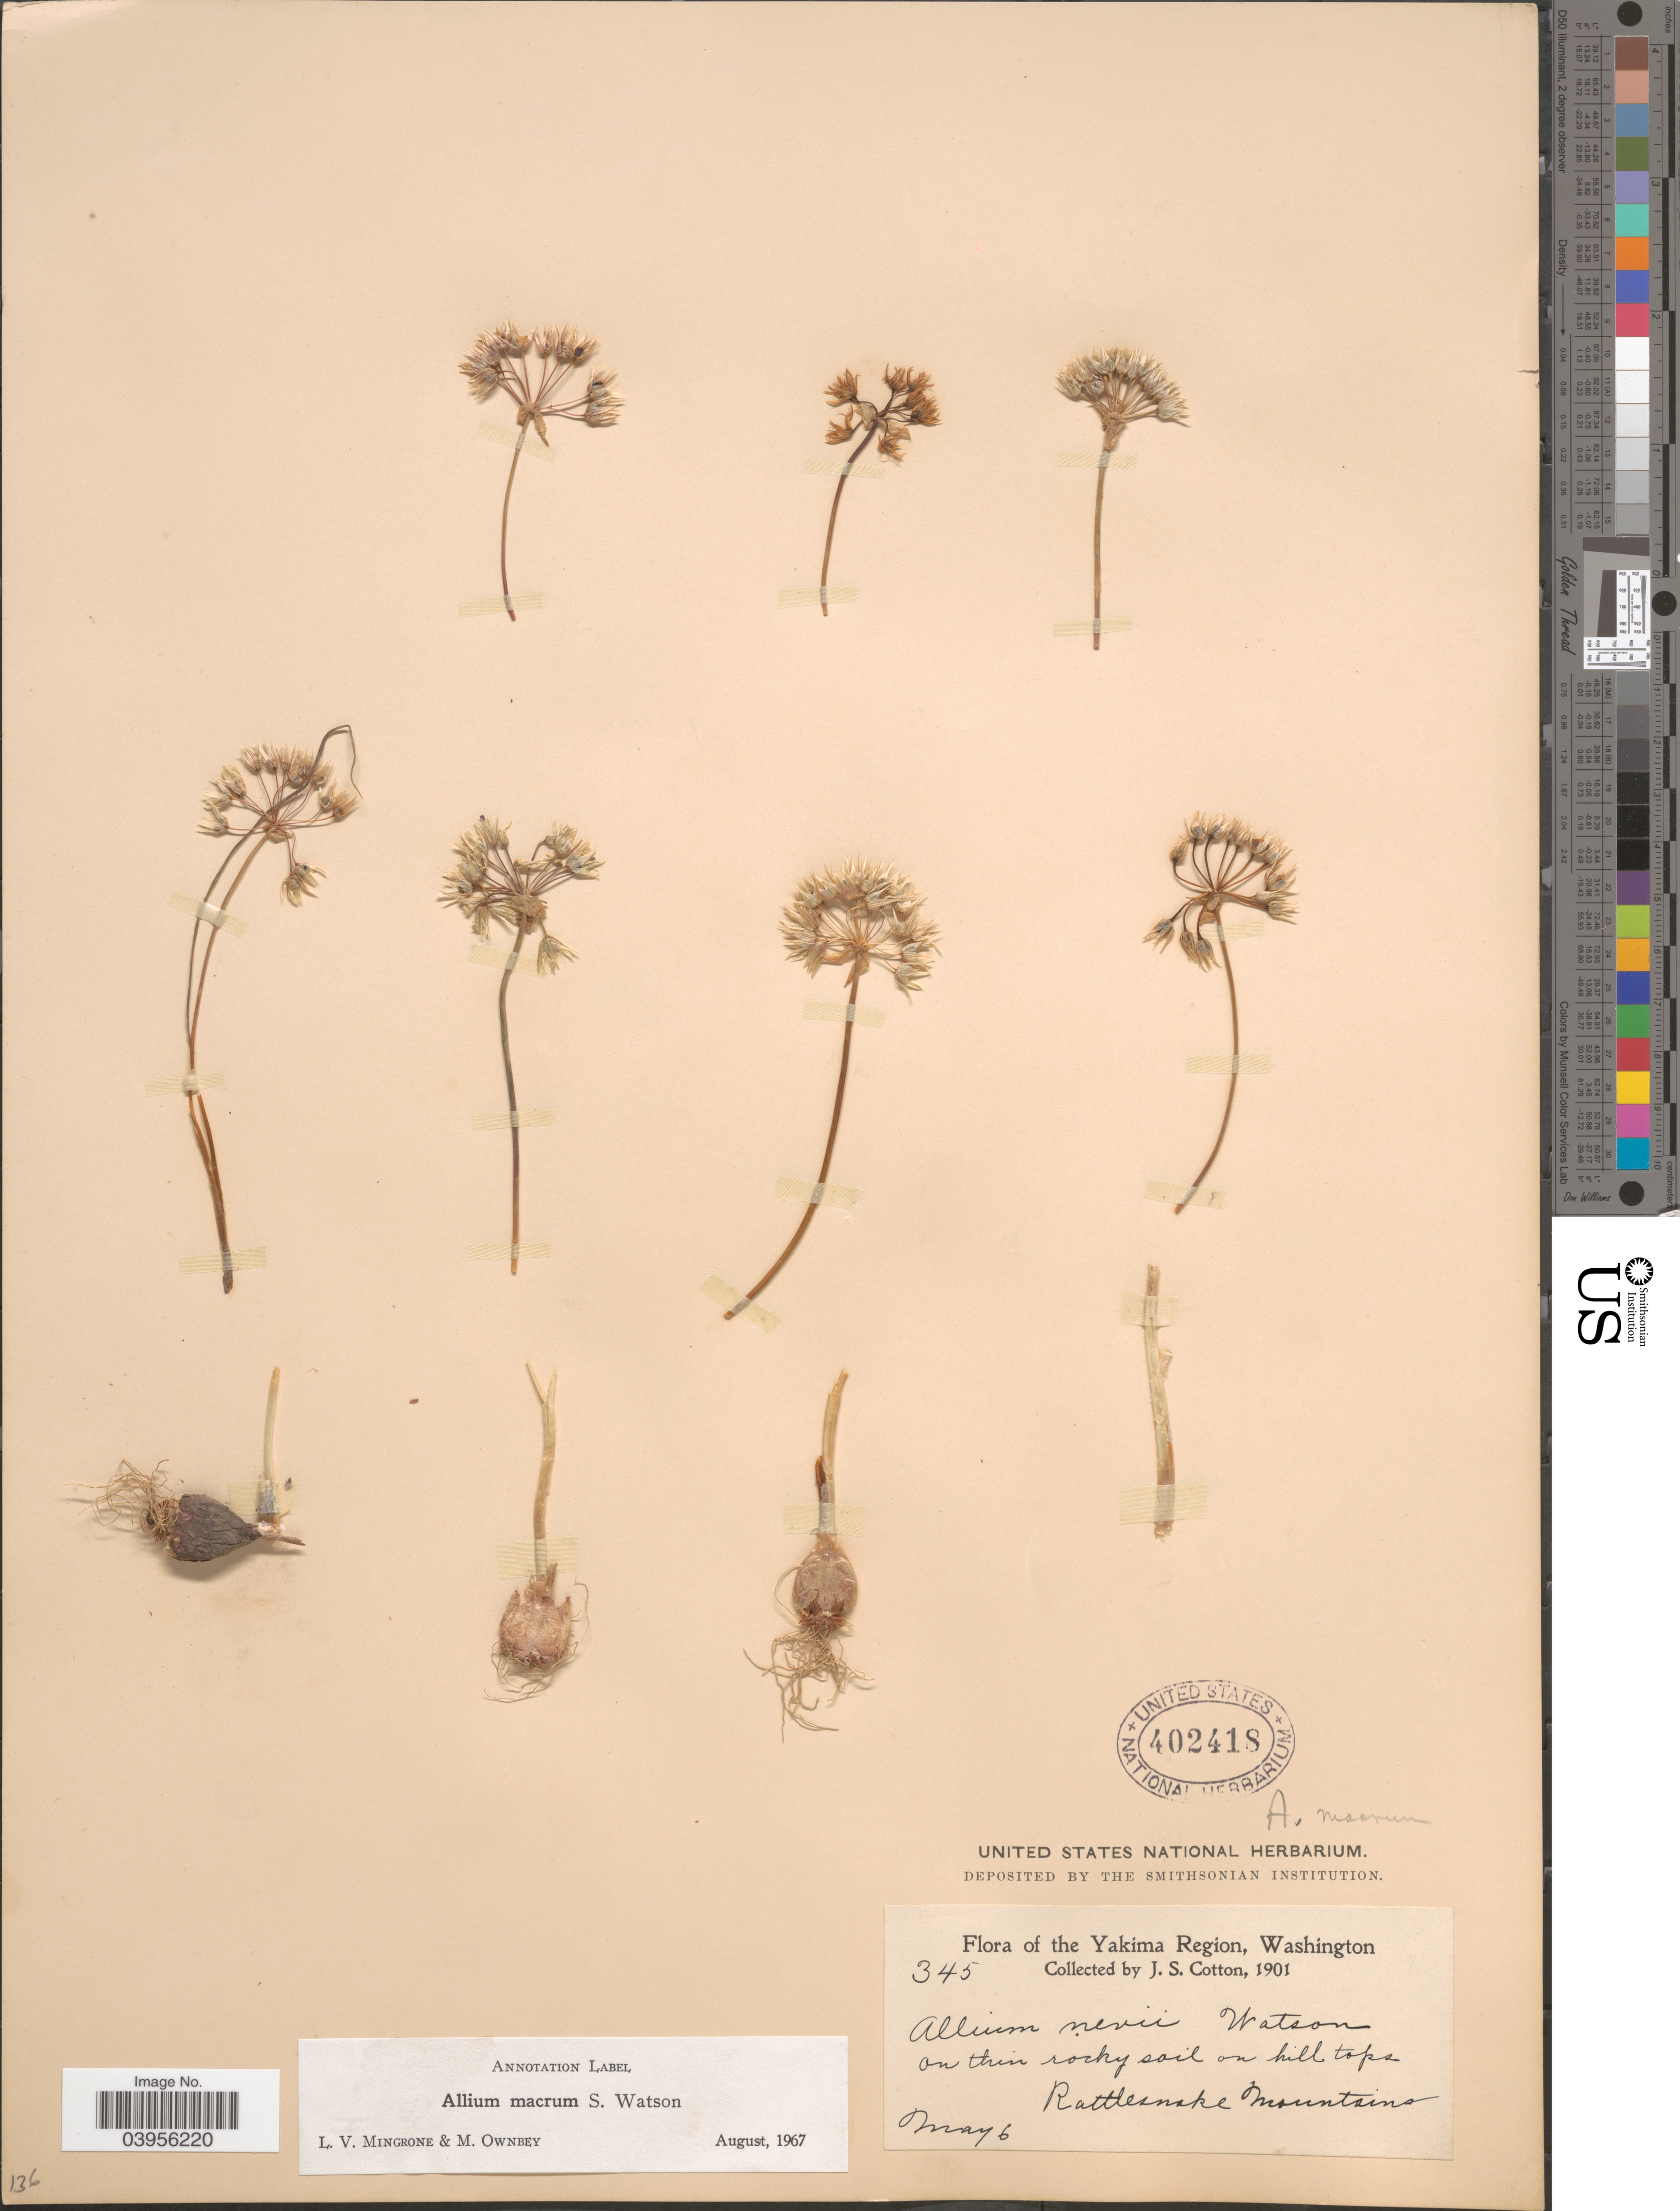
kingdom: Plantae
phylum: Tracheophyta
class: Liliopsida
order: Asparagales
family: Amaryllidaceae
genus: Allium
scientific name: Allium macrum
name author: S. Watson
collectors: J. S. Cotton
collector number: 345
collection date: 1901-05-06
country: United States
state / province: Washington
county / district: Yakima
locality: The Yakima Region. Rattlesnake Mountains.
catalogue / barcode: US 402418